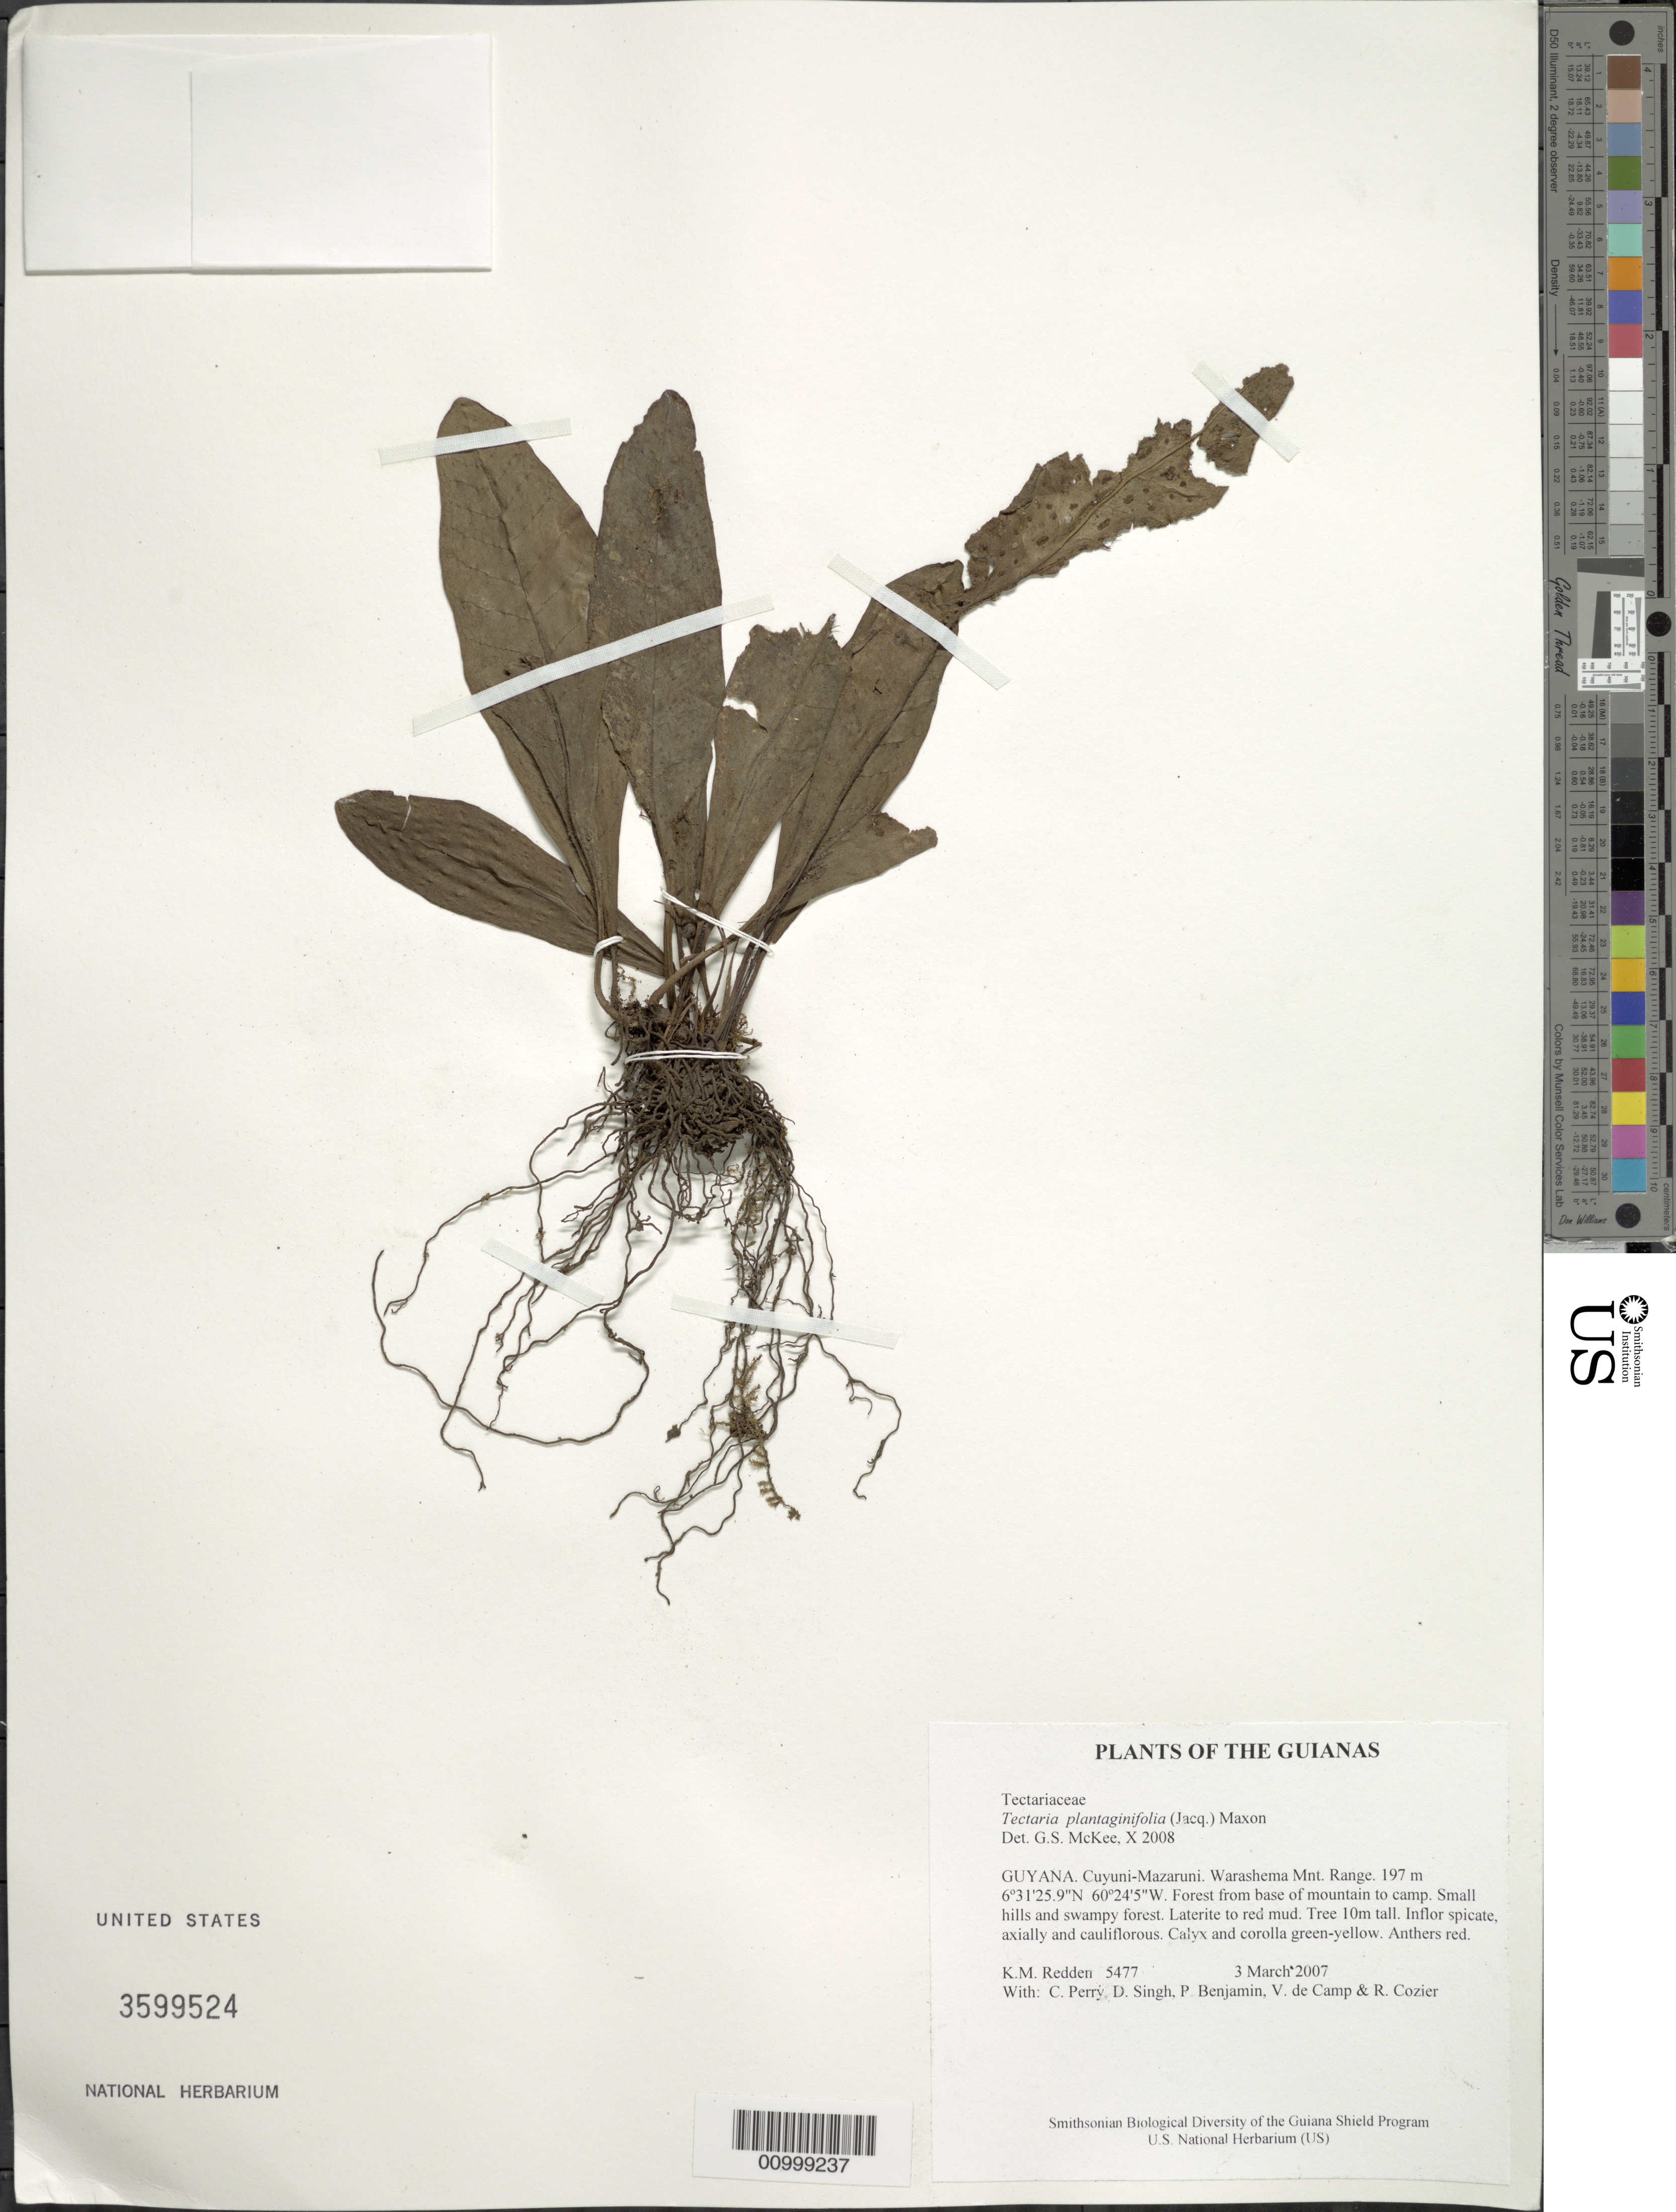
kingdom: Plantae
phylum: Tracheophyta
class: Polypodiopsida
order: Polypodiales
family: Tectariaceae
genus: Tectaria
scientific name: Tectaria plantaginea var. macrocarpa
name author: (Fée) C.V. Morton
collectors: K. M. Redden, C. Perry, D. Singh, P. Benjamin, V. De Camp & R. Cozier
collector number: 5477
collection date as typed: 3 March 2007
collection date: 2007-03-03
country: Guyana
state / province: Cuyuni-Mazaruni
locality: Warashema Mnt. Range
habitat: Forest from base of mountain to camp. Small hills and swampy forest. Laterite to red mud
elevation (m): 197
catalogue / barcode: US 3599524